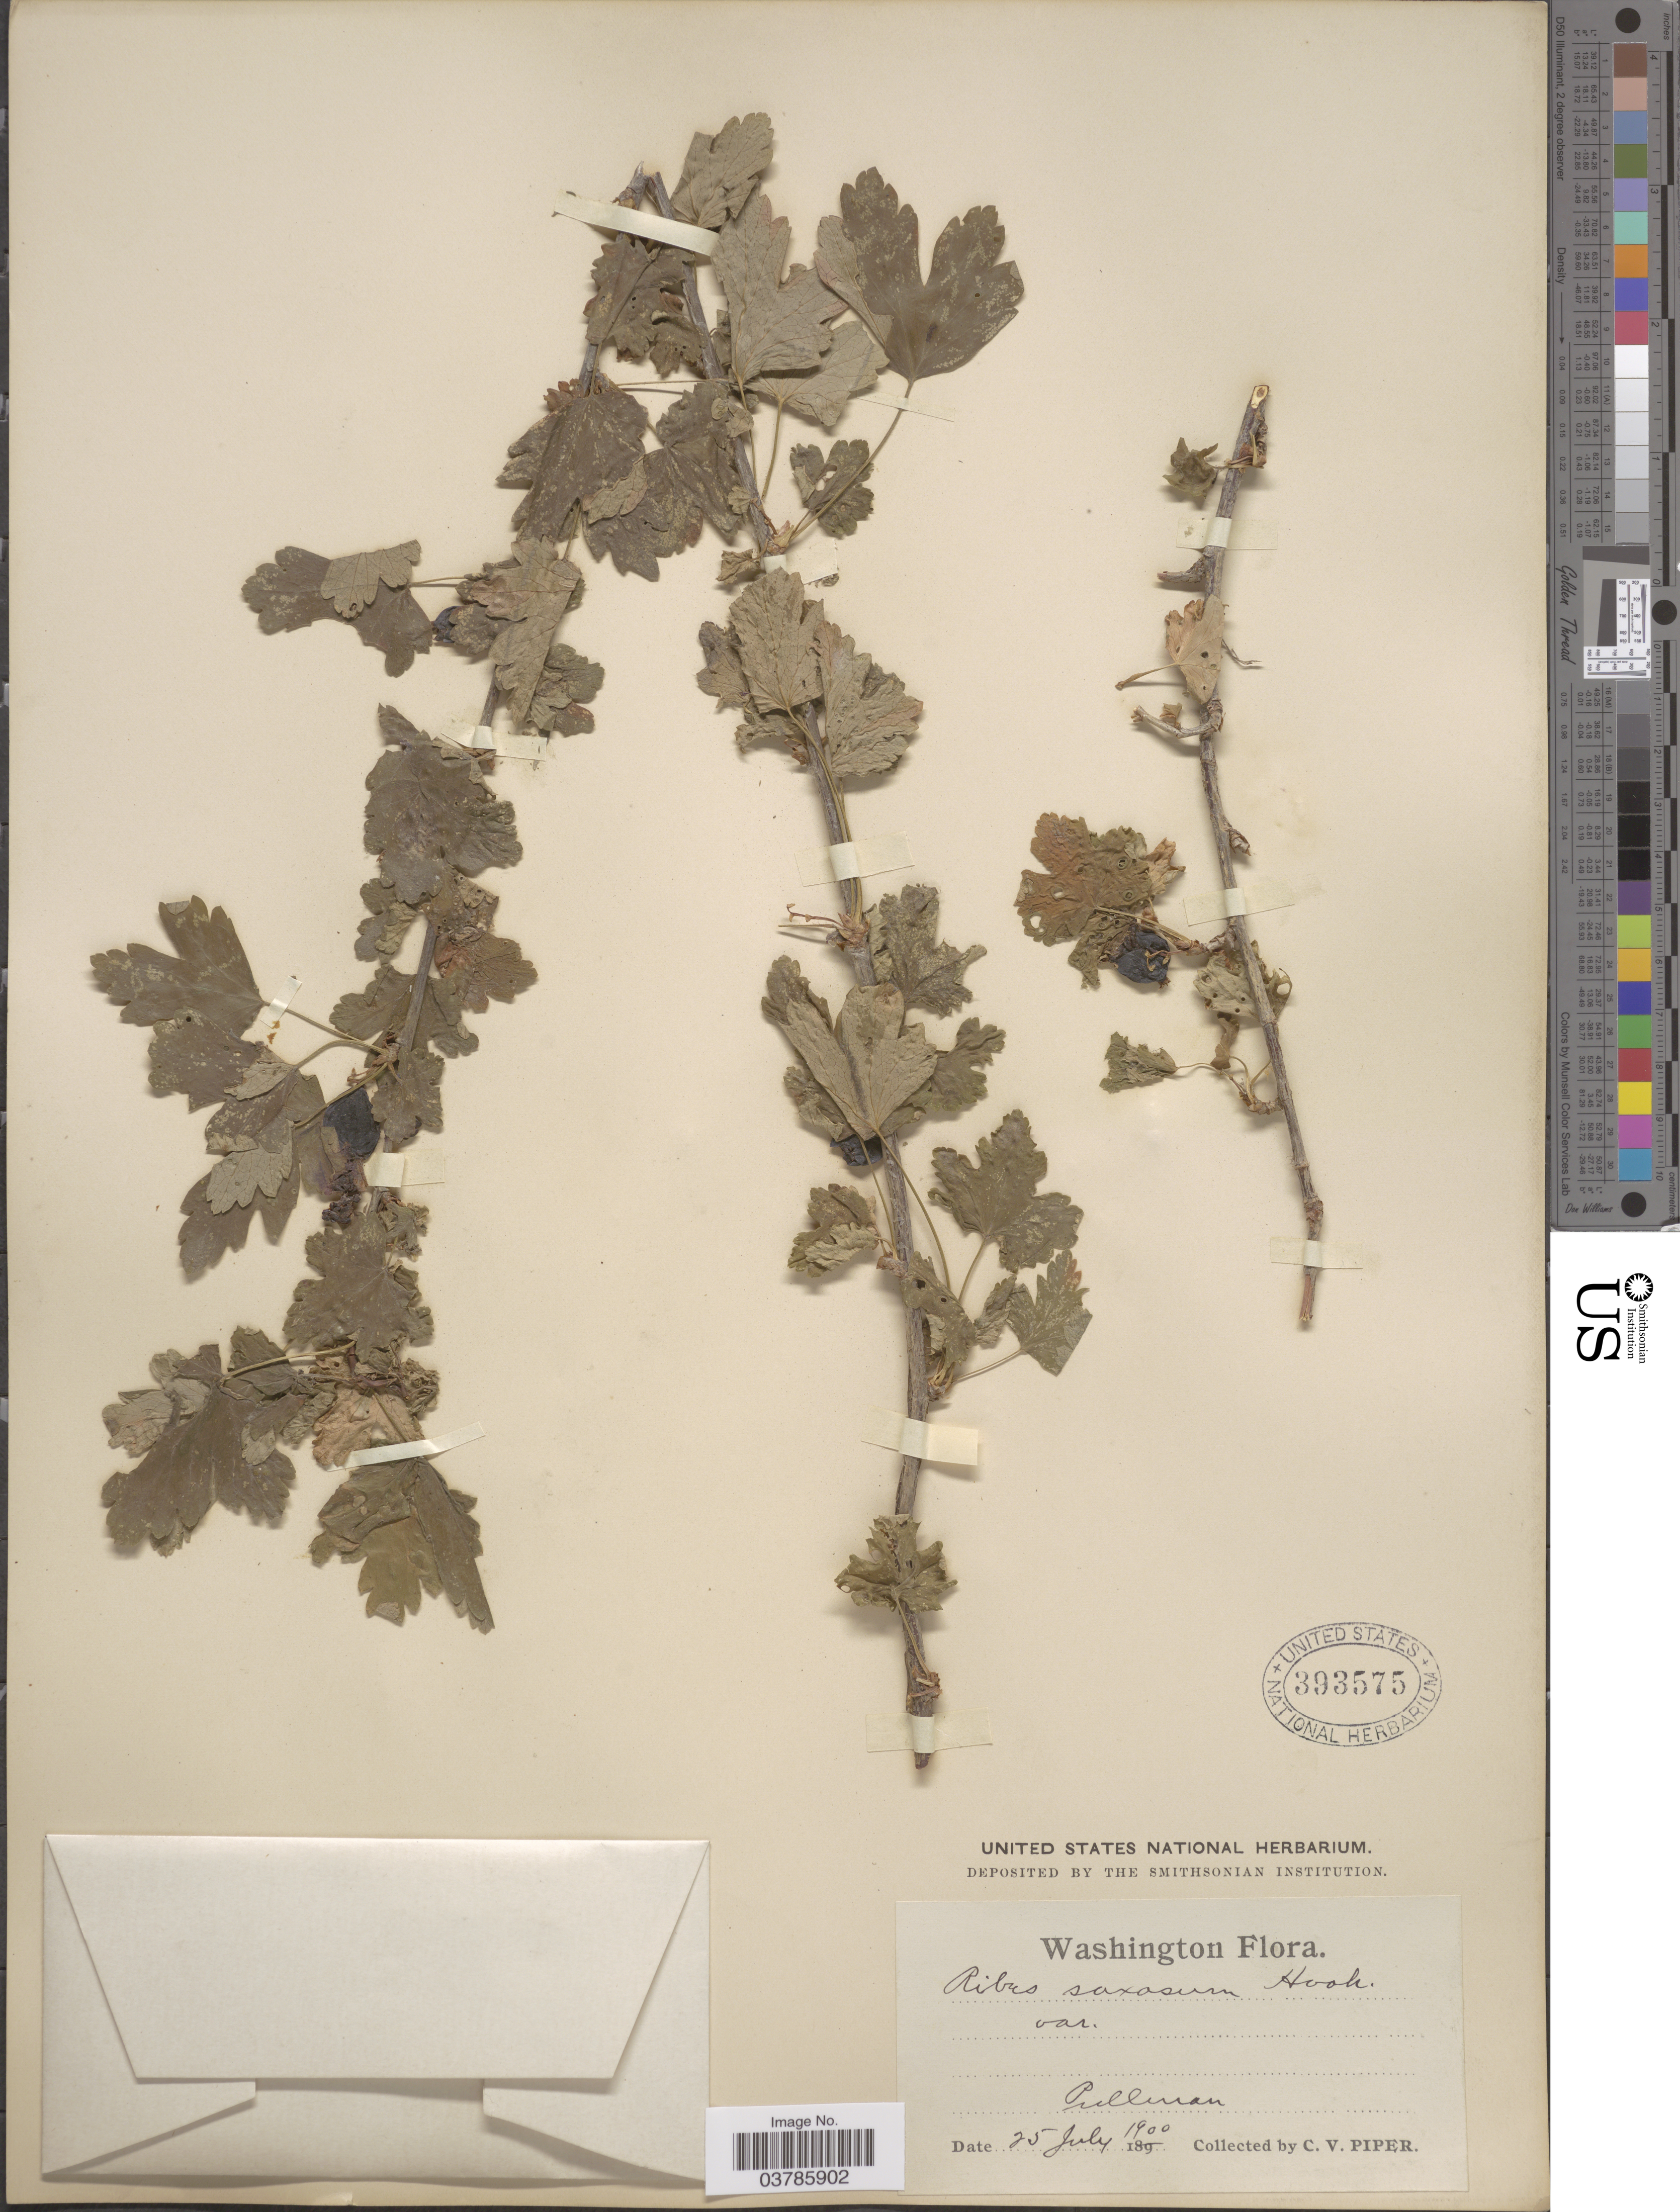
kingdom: Plantae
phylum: Tracheophyta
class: Magnoliopsida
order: Saxifragales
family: Grossulariaceae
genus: Ribes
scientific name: Ribes inerme var. inerme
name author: Rydb.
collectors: C. V. Piper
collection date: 1900-07-25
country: United States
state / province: Washington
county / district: Whitman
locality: Pullman.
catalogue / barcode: US 393575